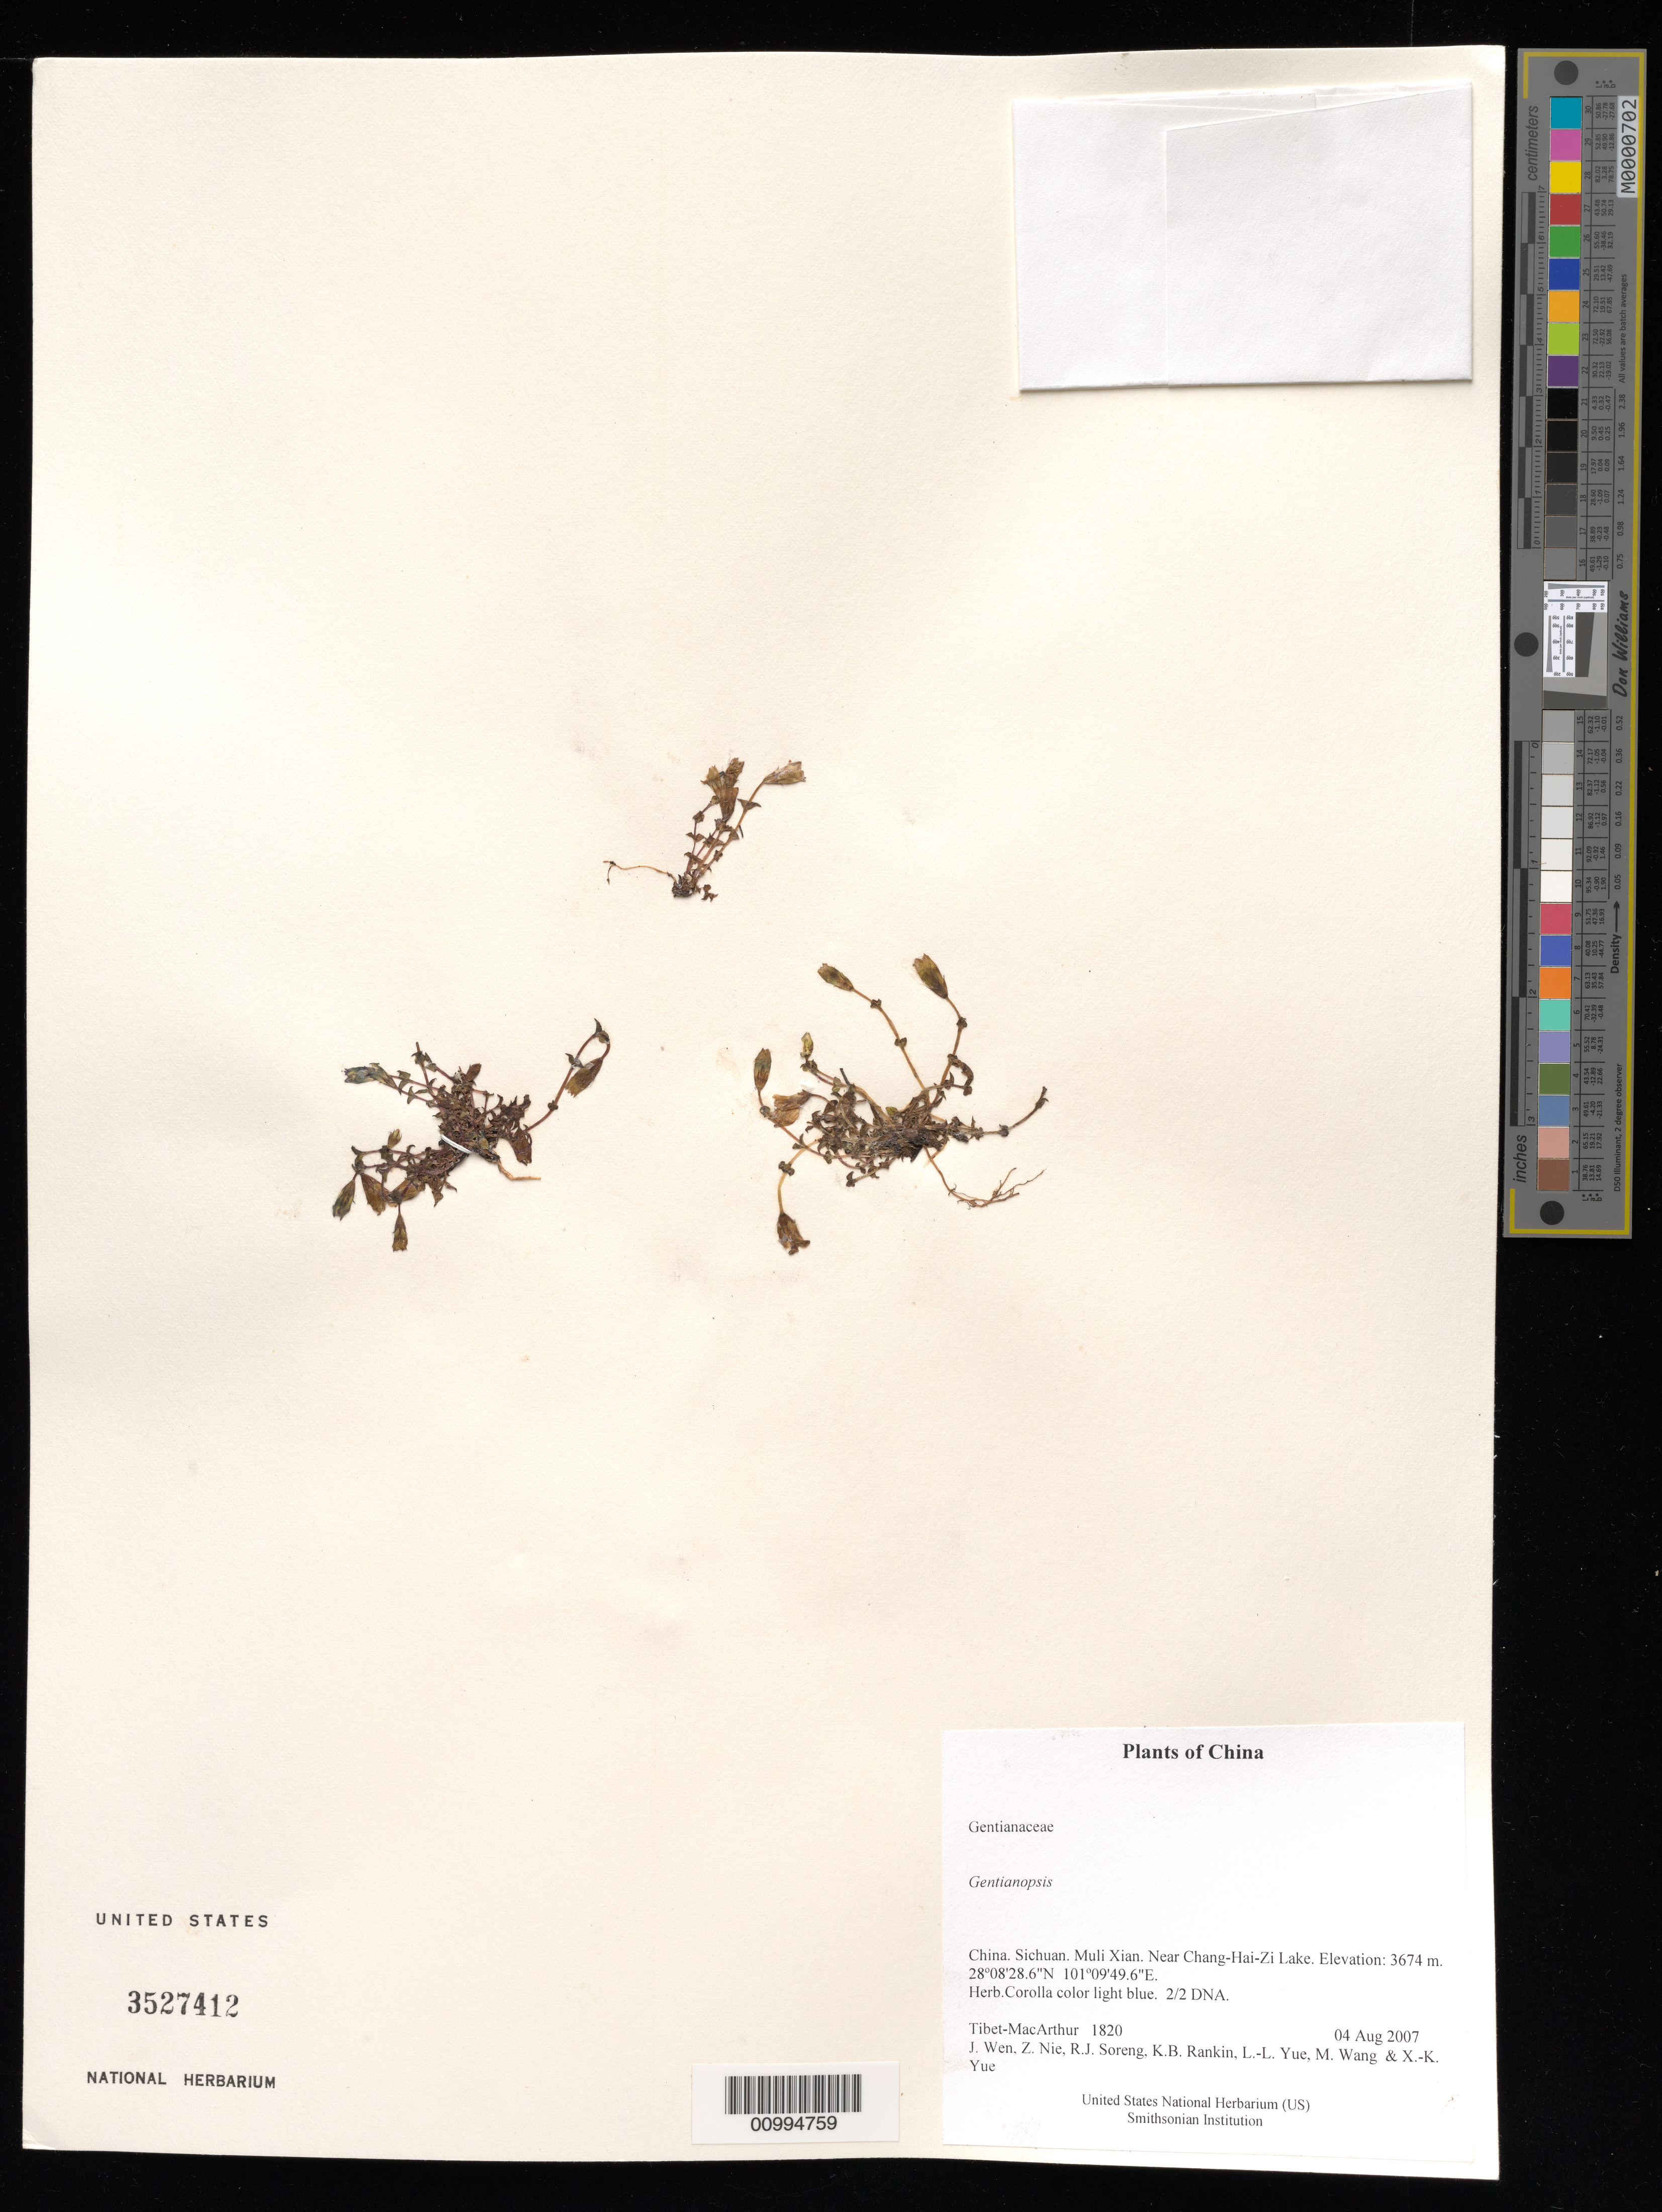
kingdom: Plantae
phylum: Tracheophyta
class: Magnoliopsida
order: Gentianales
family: Gentianaceae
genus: Gentianopsis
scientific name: Gentianopsis sp.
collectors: Tibet-MacArthur, J. Wen, Z. Nie, R. J. Soreng, K. Rankin, L. Yue, M. Wang & X. Yue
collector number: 1820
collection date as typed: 04 Aug 2007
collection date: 2007-08-04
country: China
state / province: Sichuan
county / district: Muli Xian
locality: Near Chang-Hai-Zi Lake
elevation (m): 3674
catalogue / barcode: US 3527412